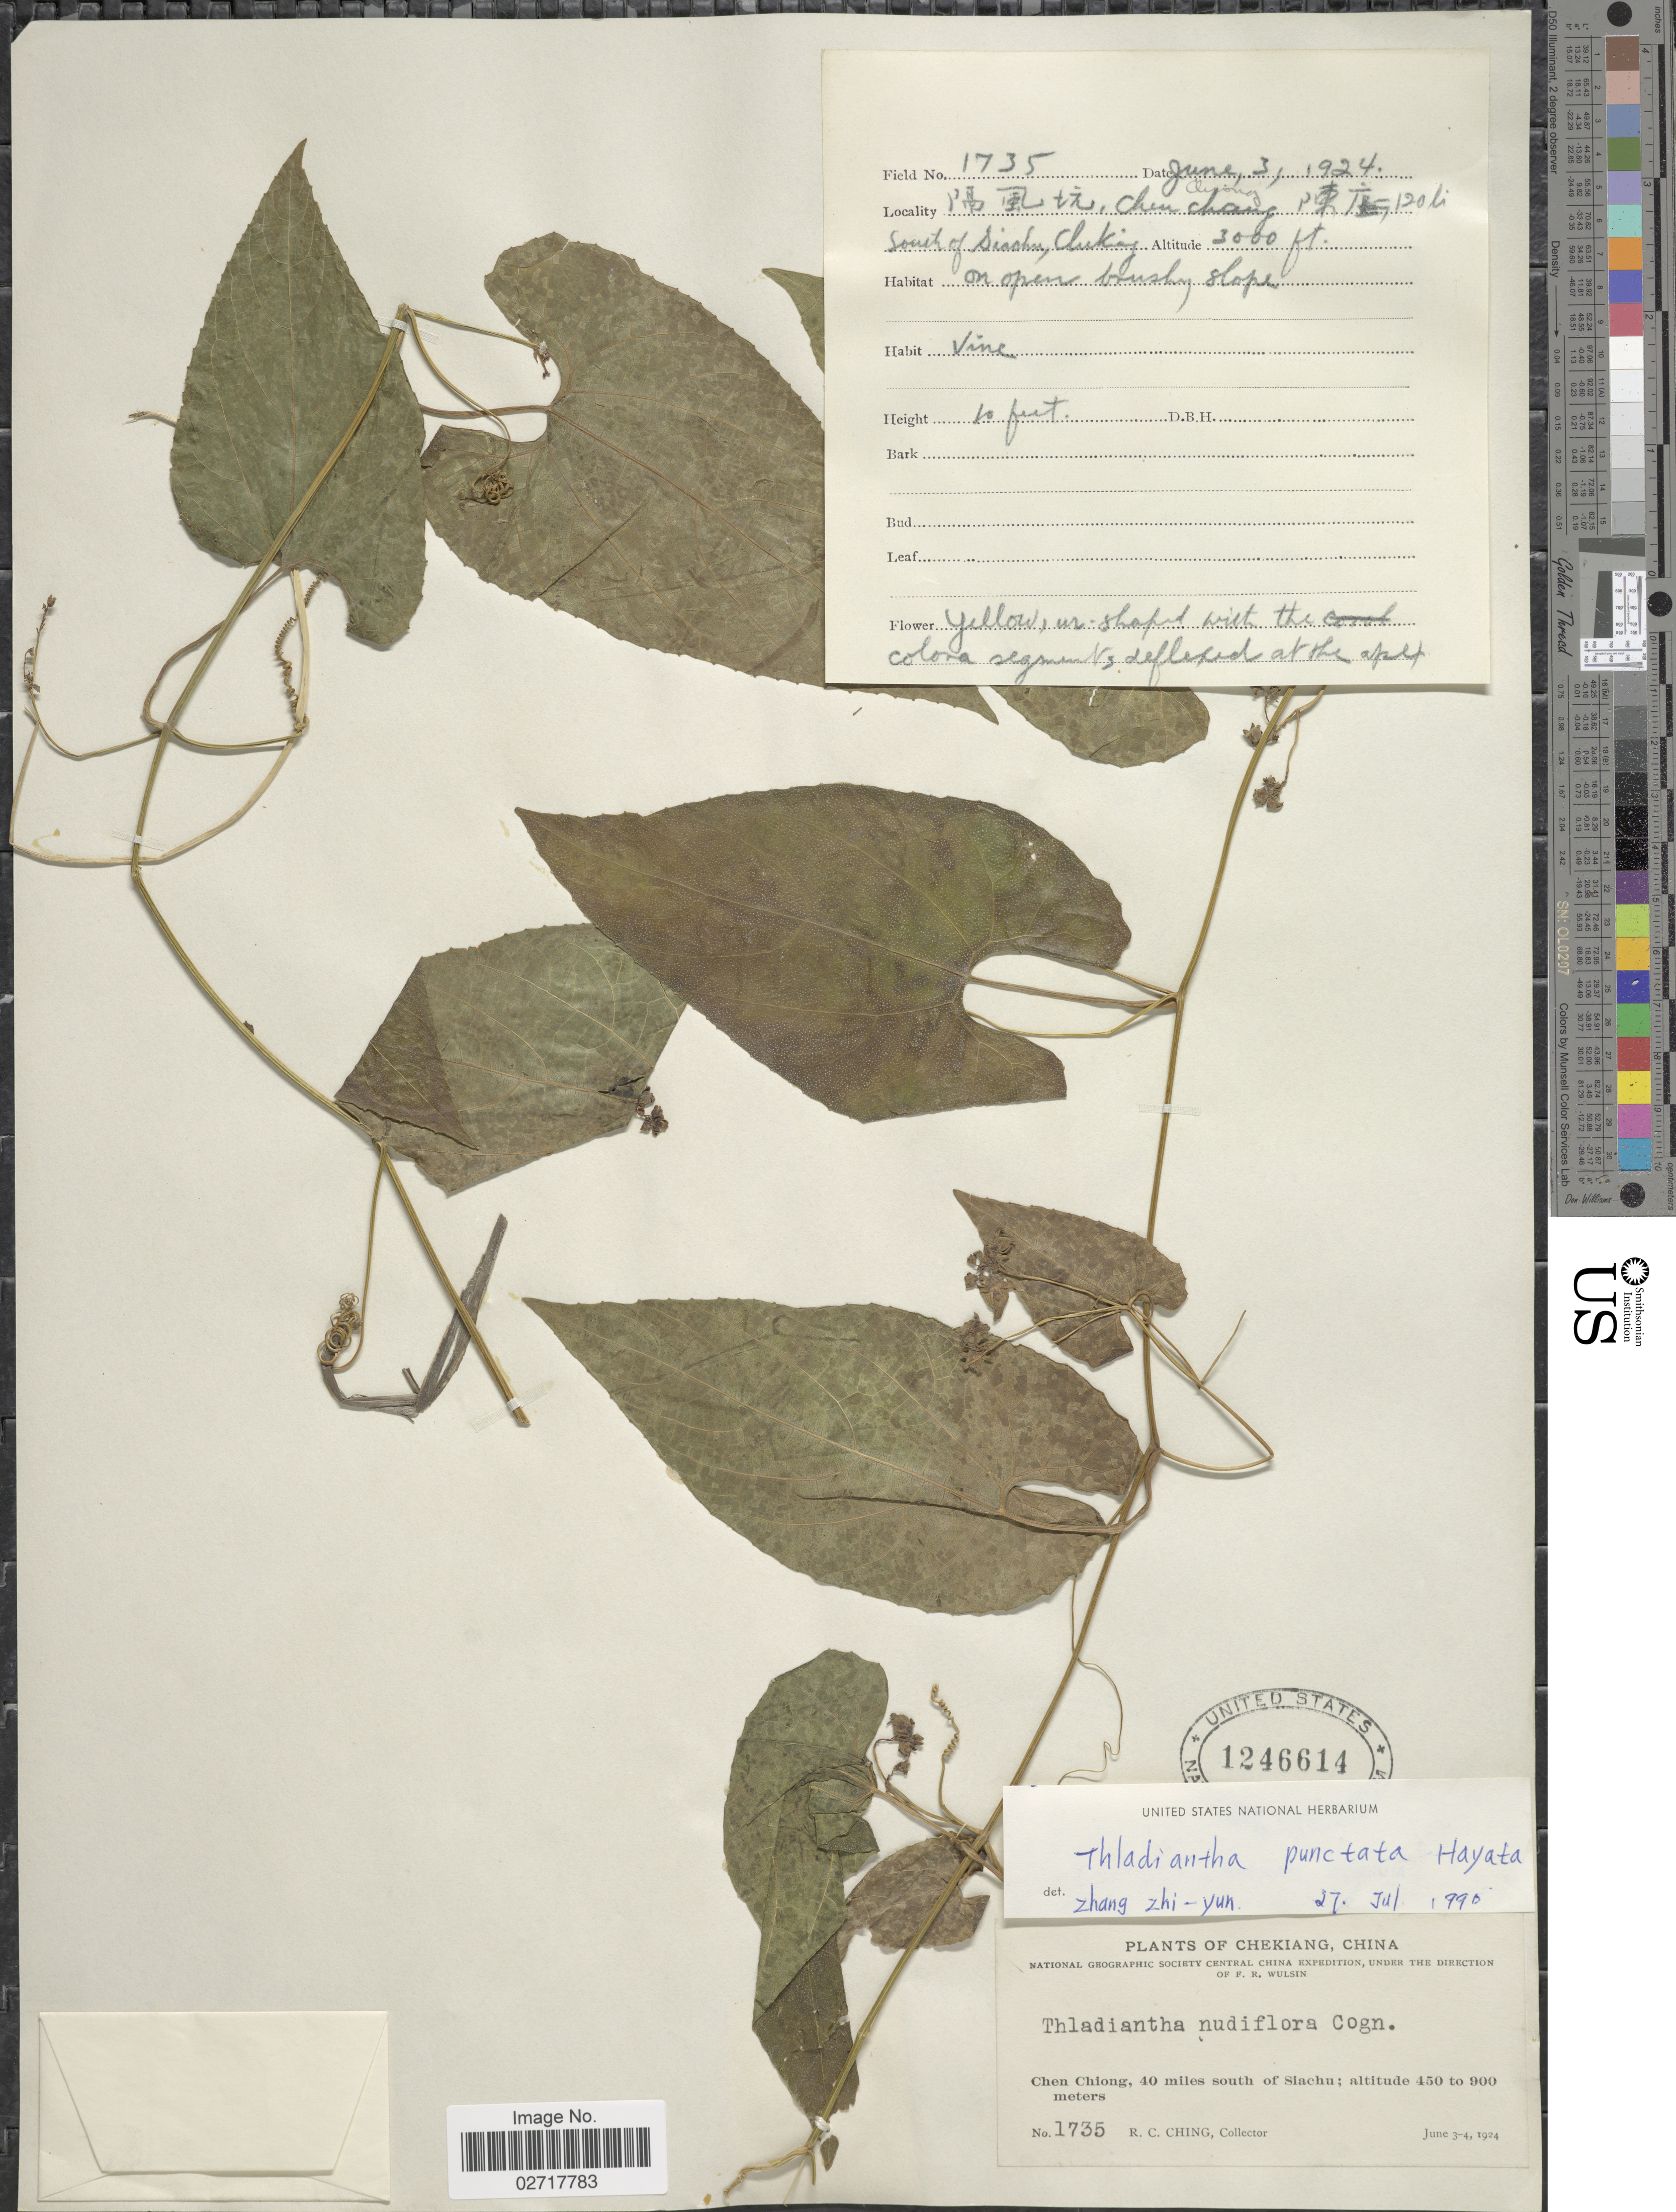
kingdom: Plantae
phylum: Tracheophyta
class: Magnoliopsida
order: Cucurbitales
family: Cucurbitaceae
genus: Thladiantha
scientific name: Thladiantha punctata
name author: Hayata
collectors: R. C. Ching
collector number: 1735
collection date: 1924-06-03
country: China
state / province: Zhejiang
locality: Chen Chiong, 120 li.(40 miles) south of Siachu, Chongqing.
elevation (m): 914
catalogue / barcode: US 1246614